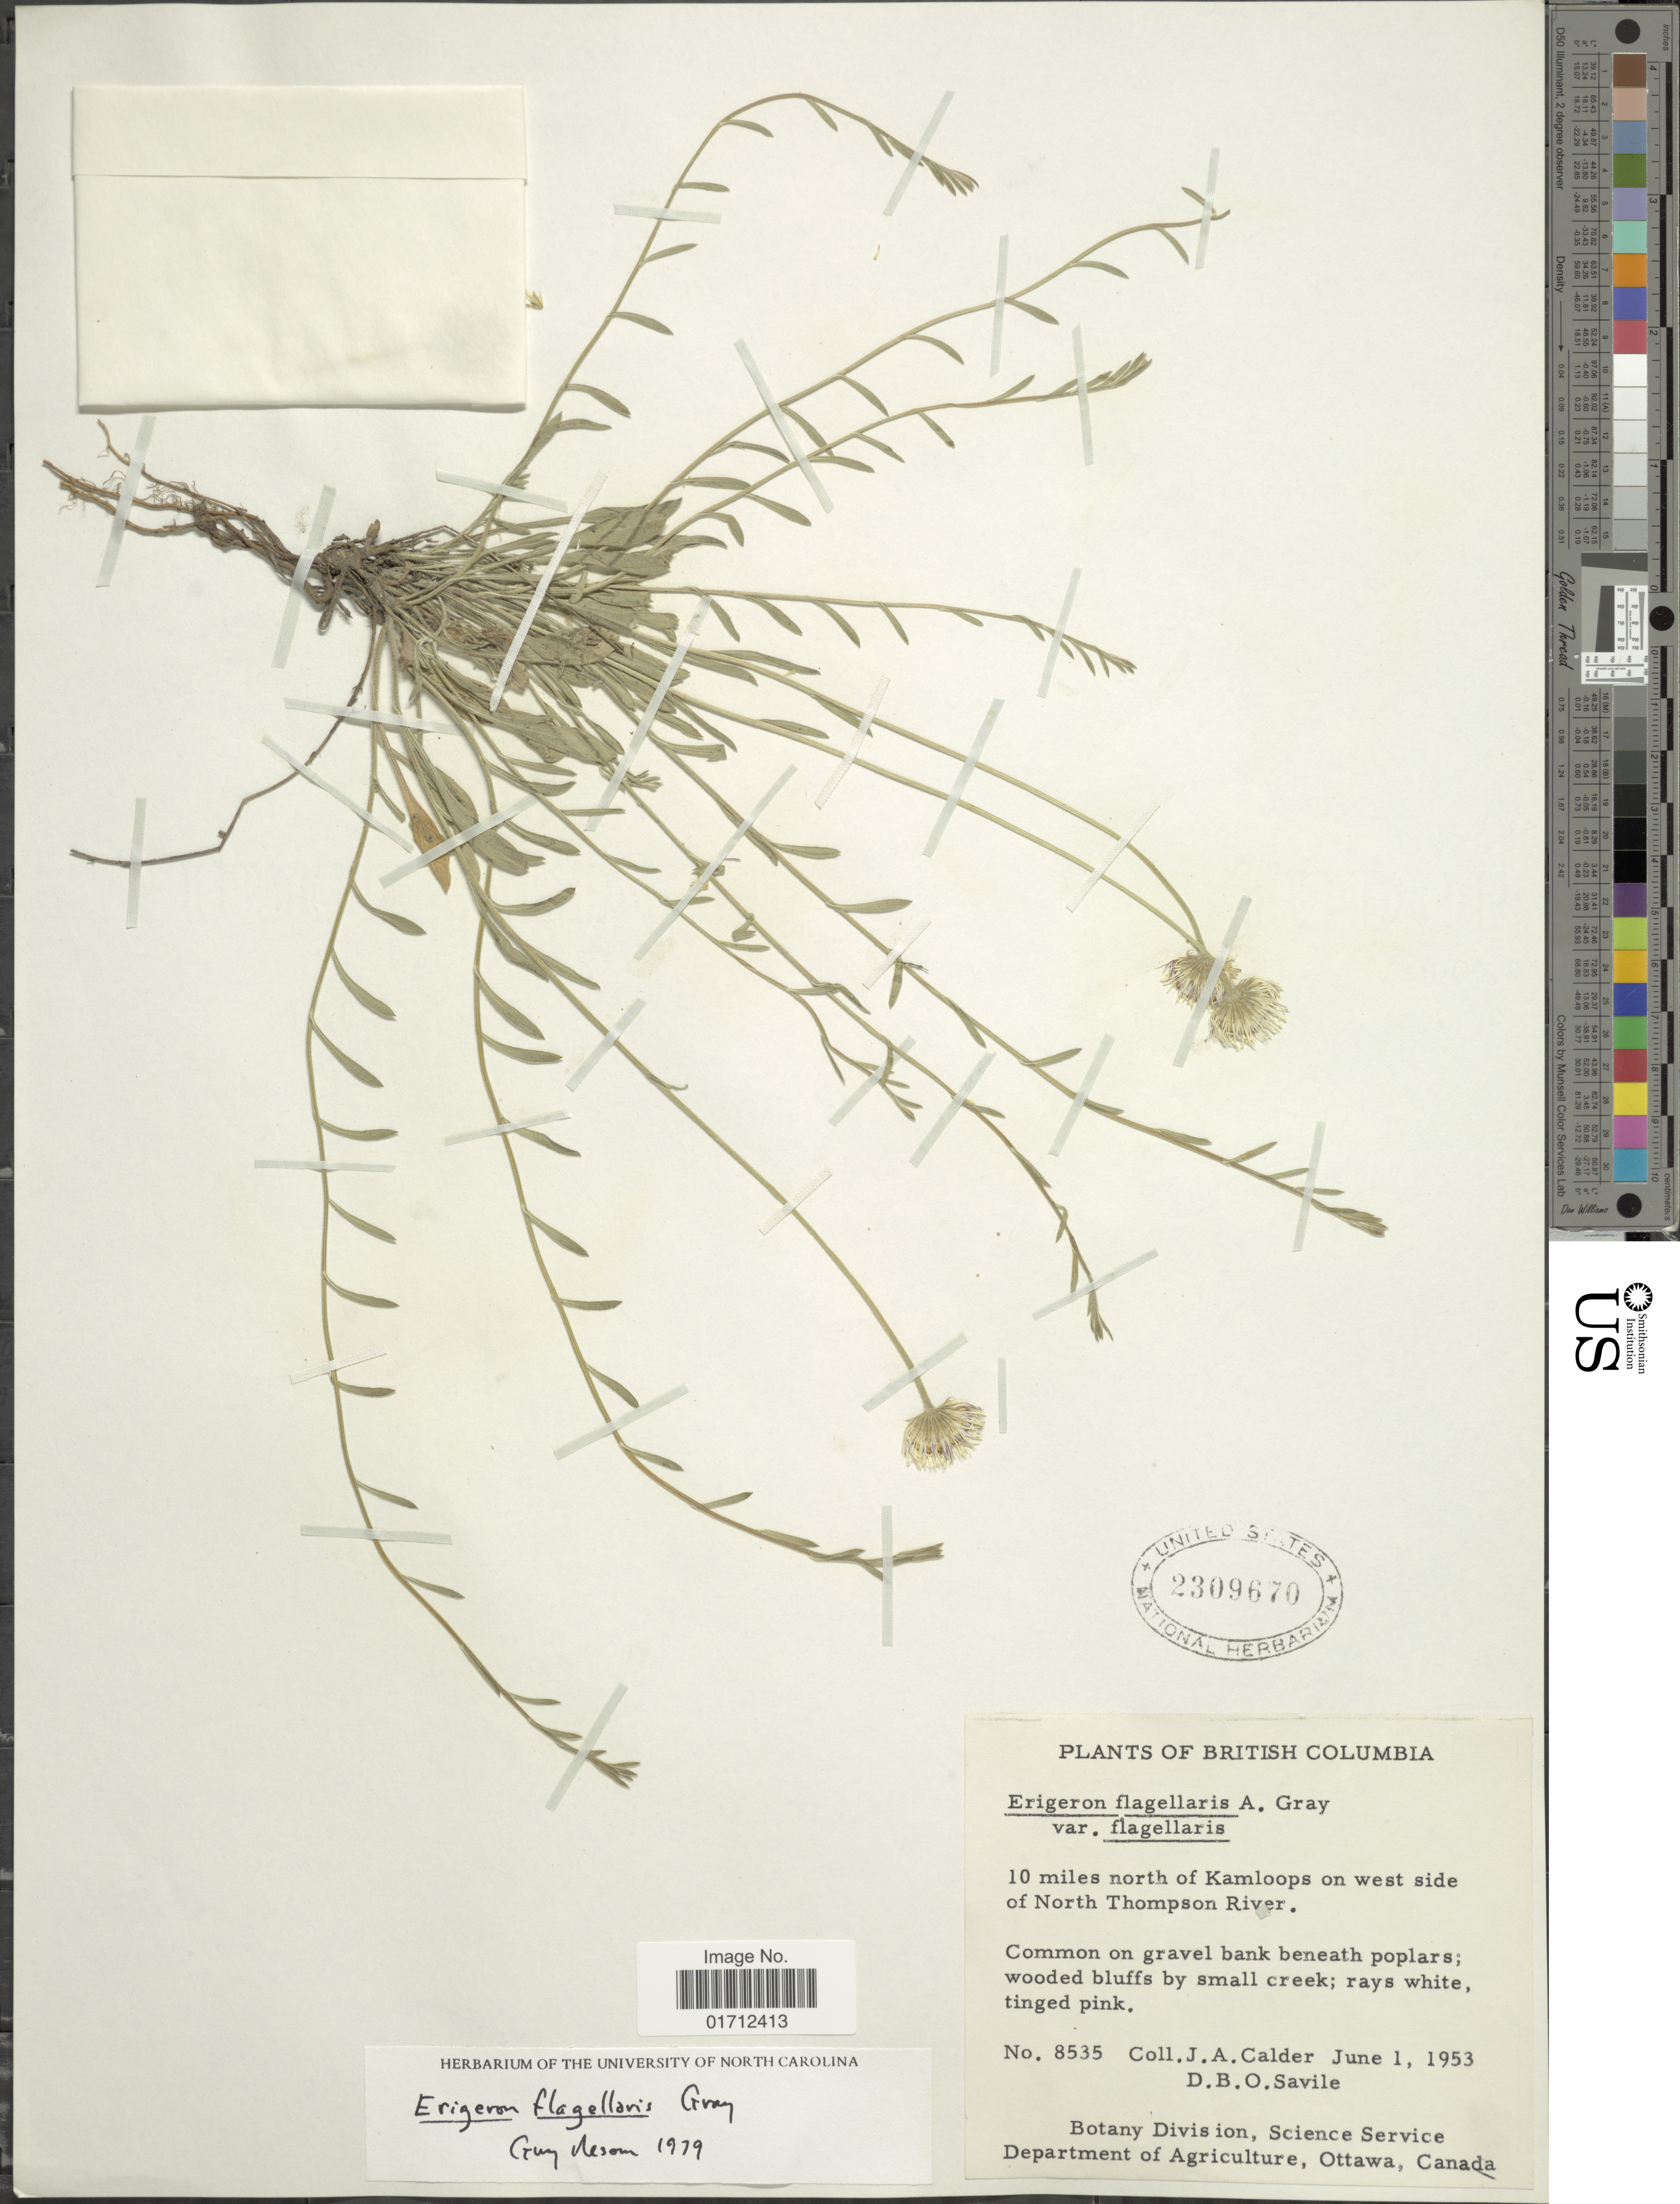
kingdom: Plantae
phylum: Tracheophyta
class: Magnoliopsida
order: Asterales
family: Asteraceae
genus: Erigeron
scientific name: Erigeron flagellaris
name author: A. Gray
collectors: J. A. Calder & D. Savile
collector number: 8535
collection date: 1953-06-01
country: Canada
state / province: British Columbia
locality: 10 miles north of Kamloops on west side of North Thompson River.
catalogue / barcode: US 2309670